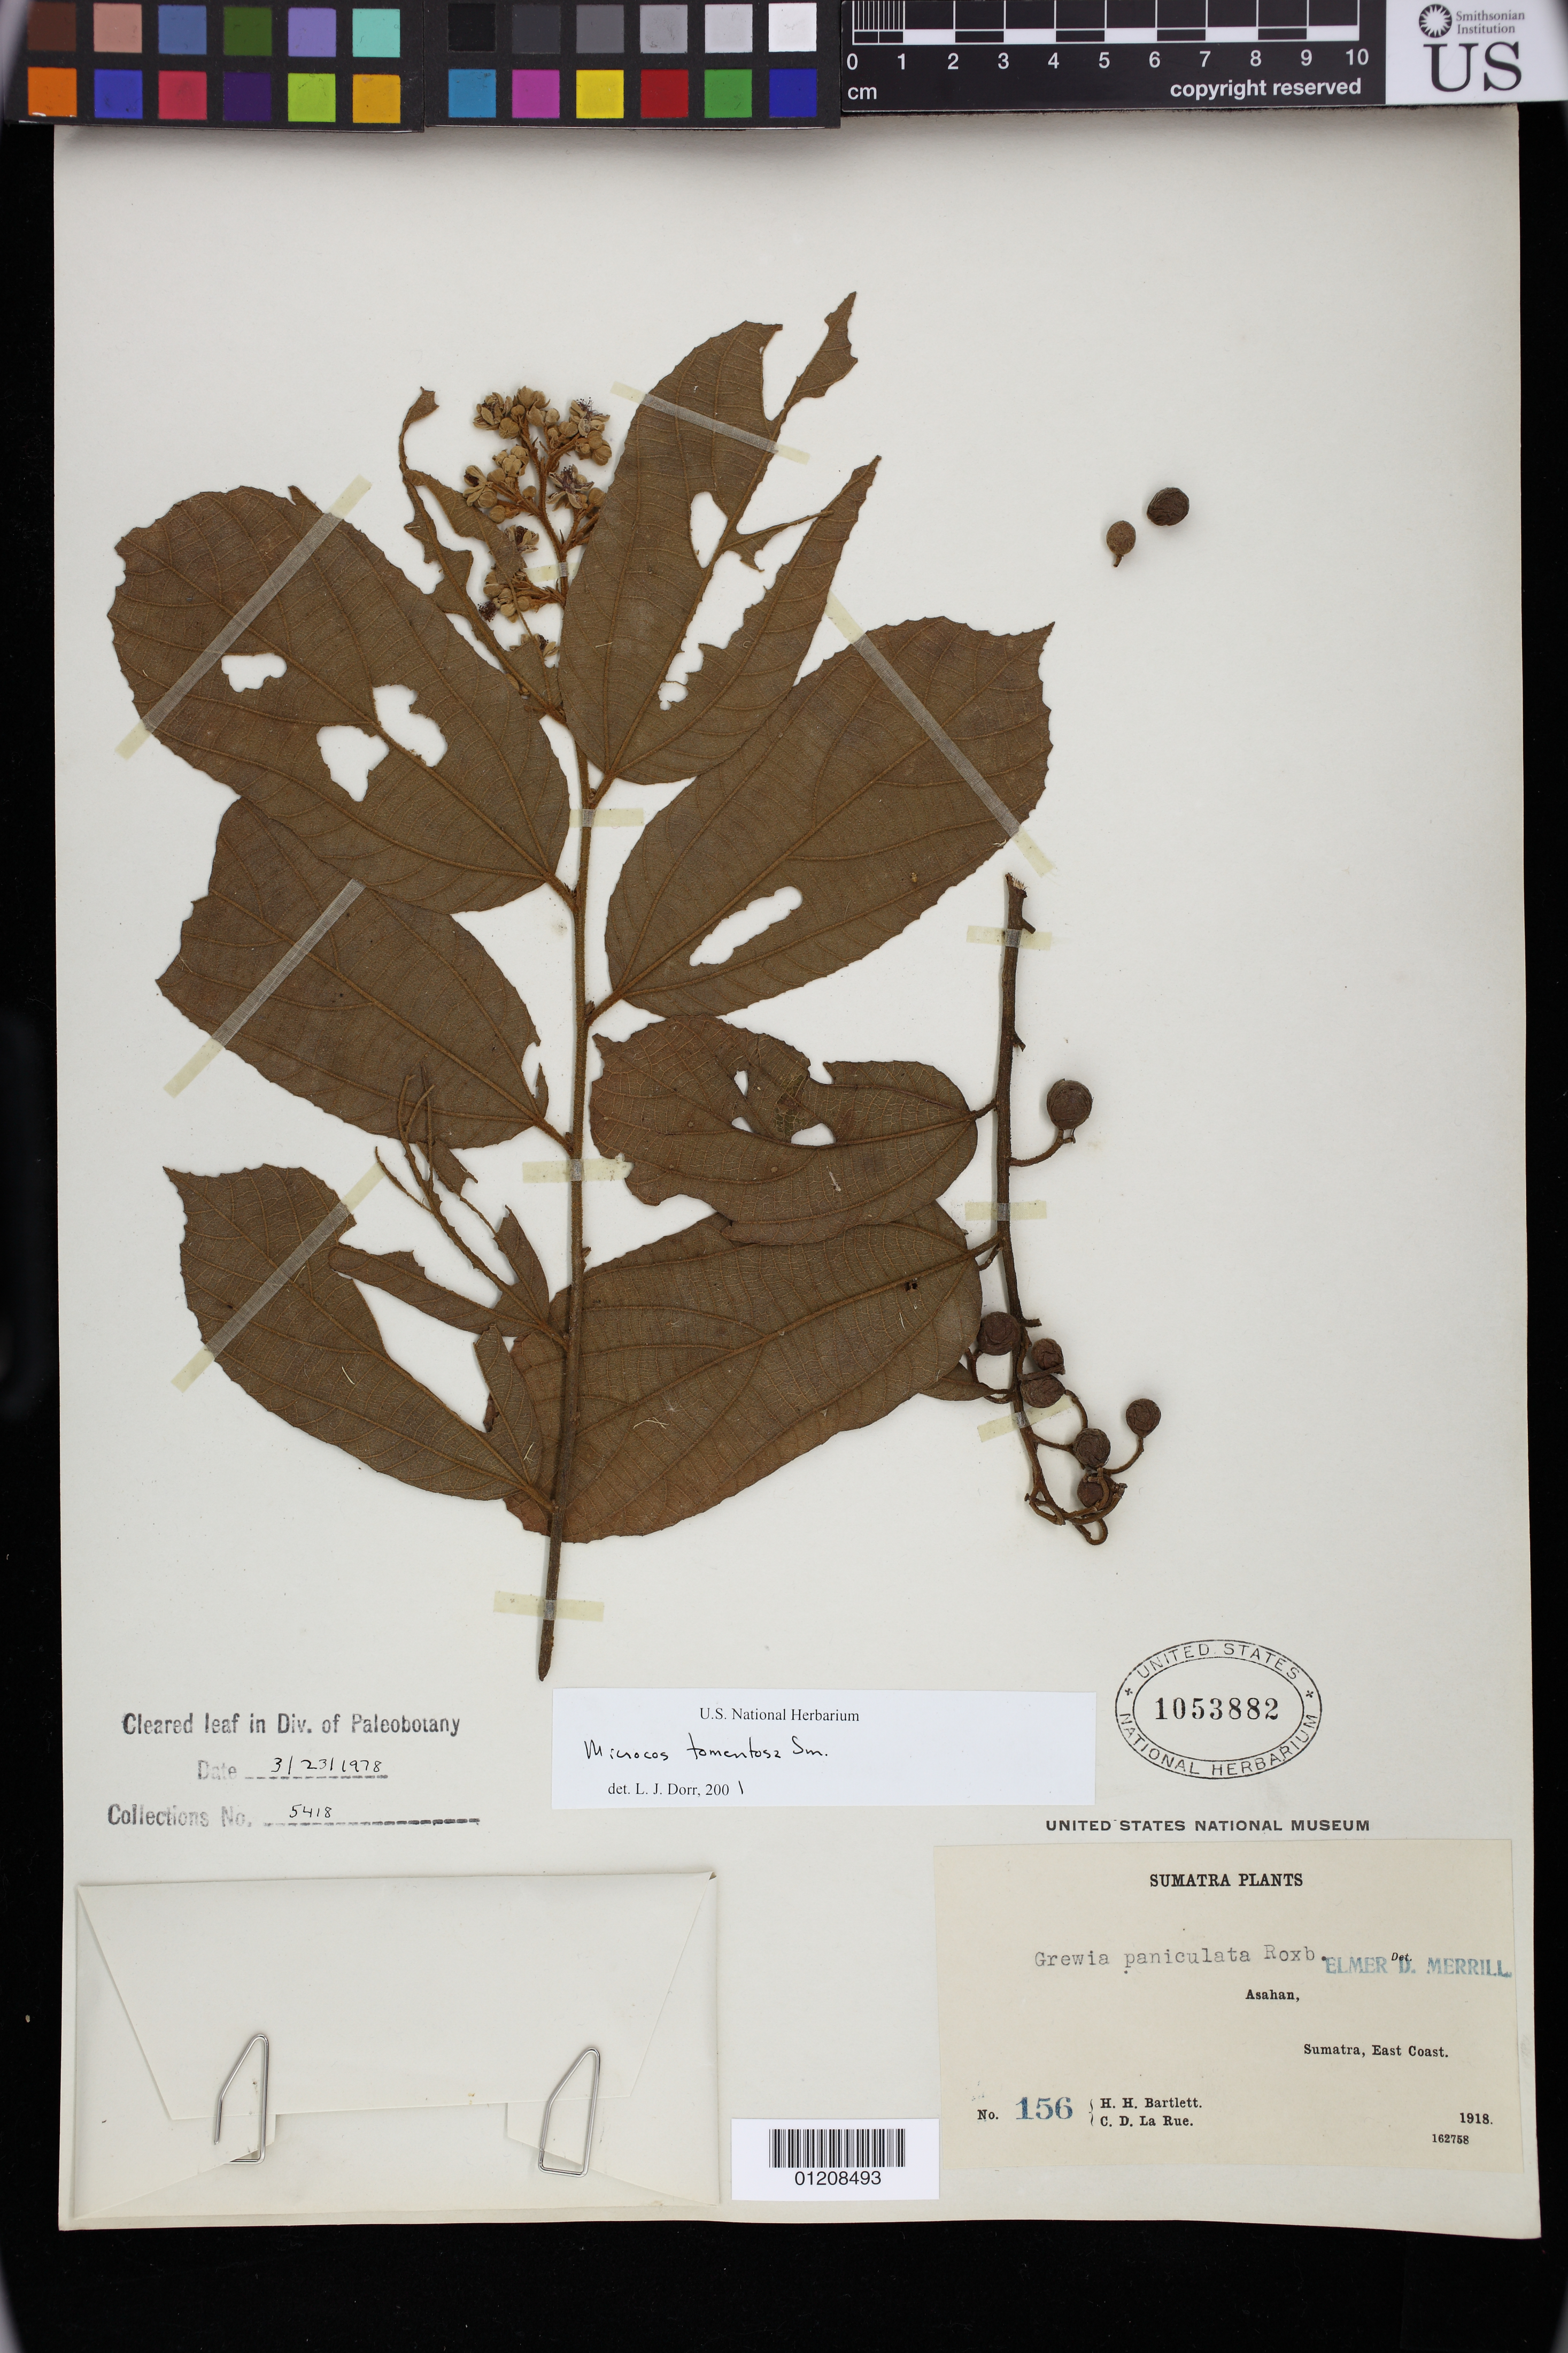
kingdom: Plantae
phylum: Tracheophyta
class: Magnoliopsida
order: Malvales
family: Malvaceae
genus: Microcos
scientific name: Microcos tomentosa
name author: Sm.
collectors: H. H. Bartlett & C. La Rue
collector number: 156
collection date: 1918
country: Indonesia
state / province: Sumatra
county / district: Sumatera Utara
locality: Asahan,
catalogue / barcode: US 1053882